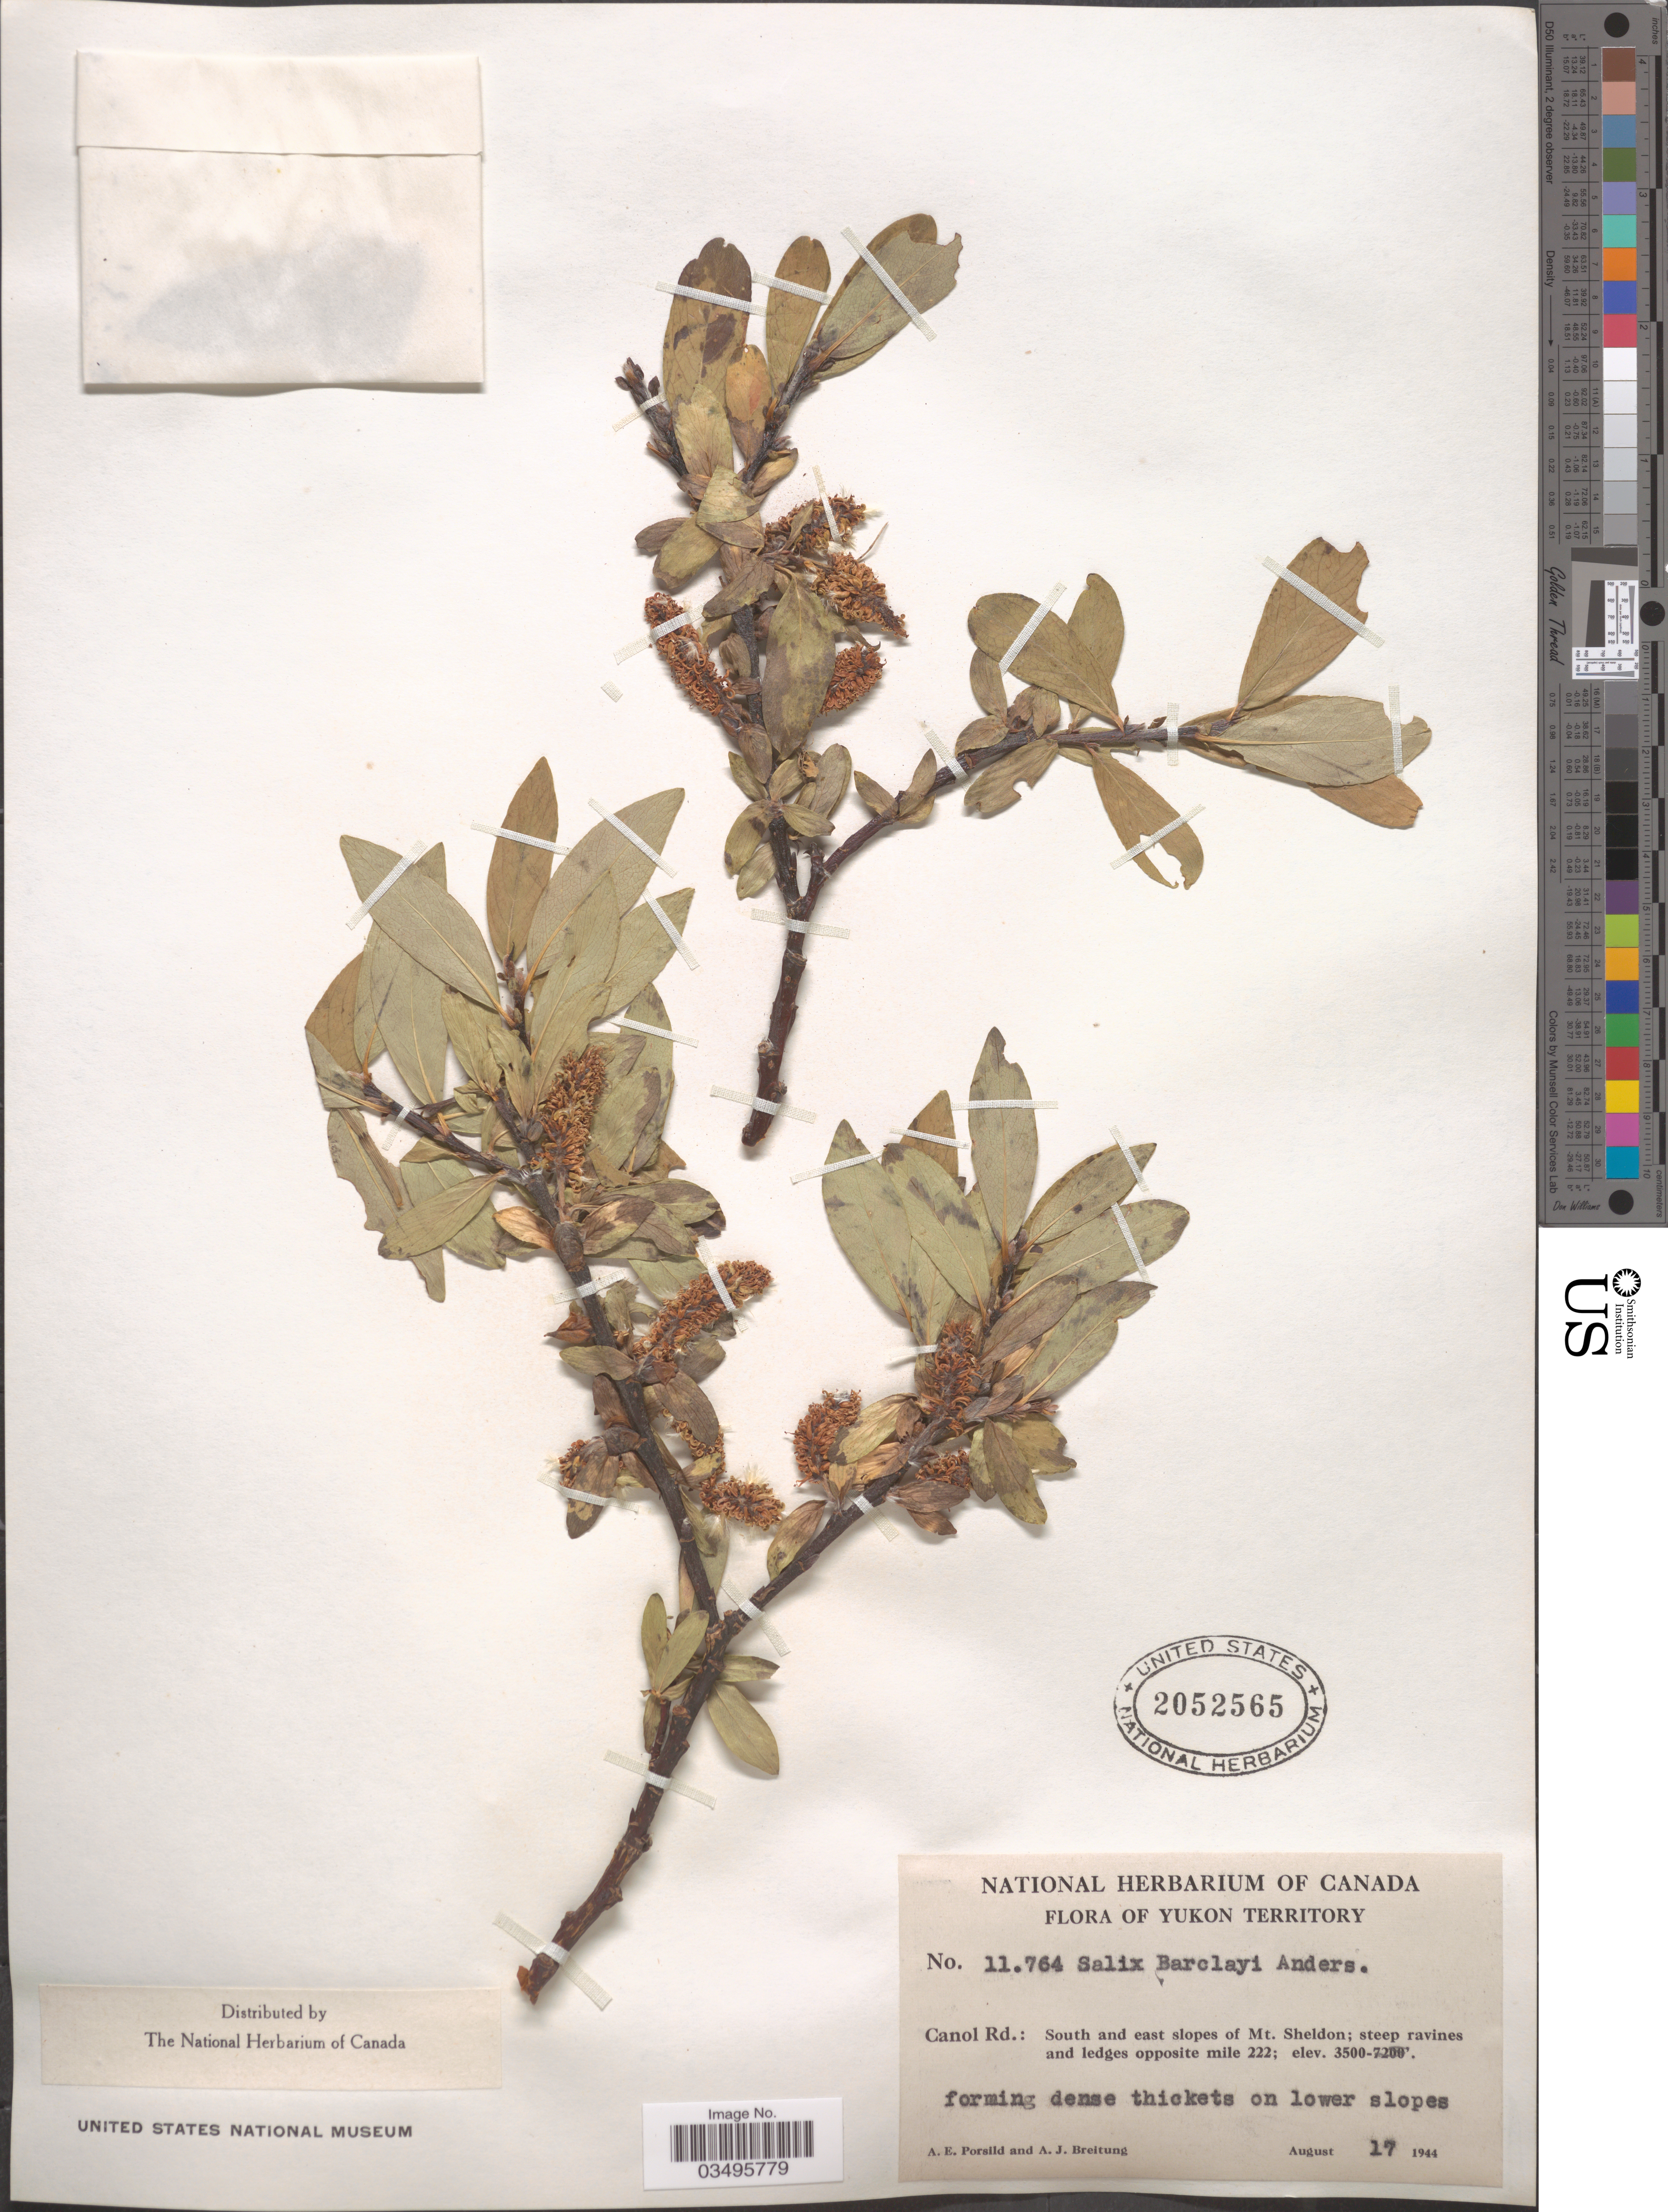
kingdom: Plantae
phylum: Tracheophyta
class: Magnoliopsida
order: Malpighiales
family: Salicaceae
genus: Salix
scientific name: Salix barclayi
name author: Andersson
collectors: A. E. Porsild & A. Breitung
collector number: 11764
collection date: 1944-08-17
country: Canada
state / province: Yukon Territory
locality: Canol Rd.: South and east slopes of Mt. Sheldon.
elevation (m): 1067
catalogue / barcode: US 2052565